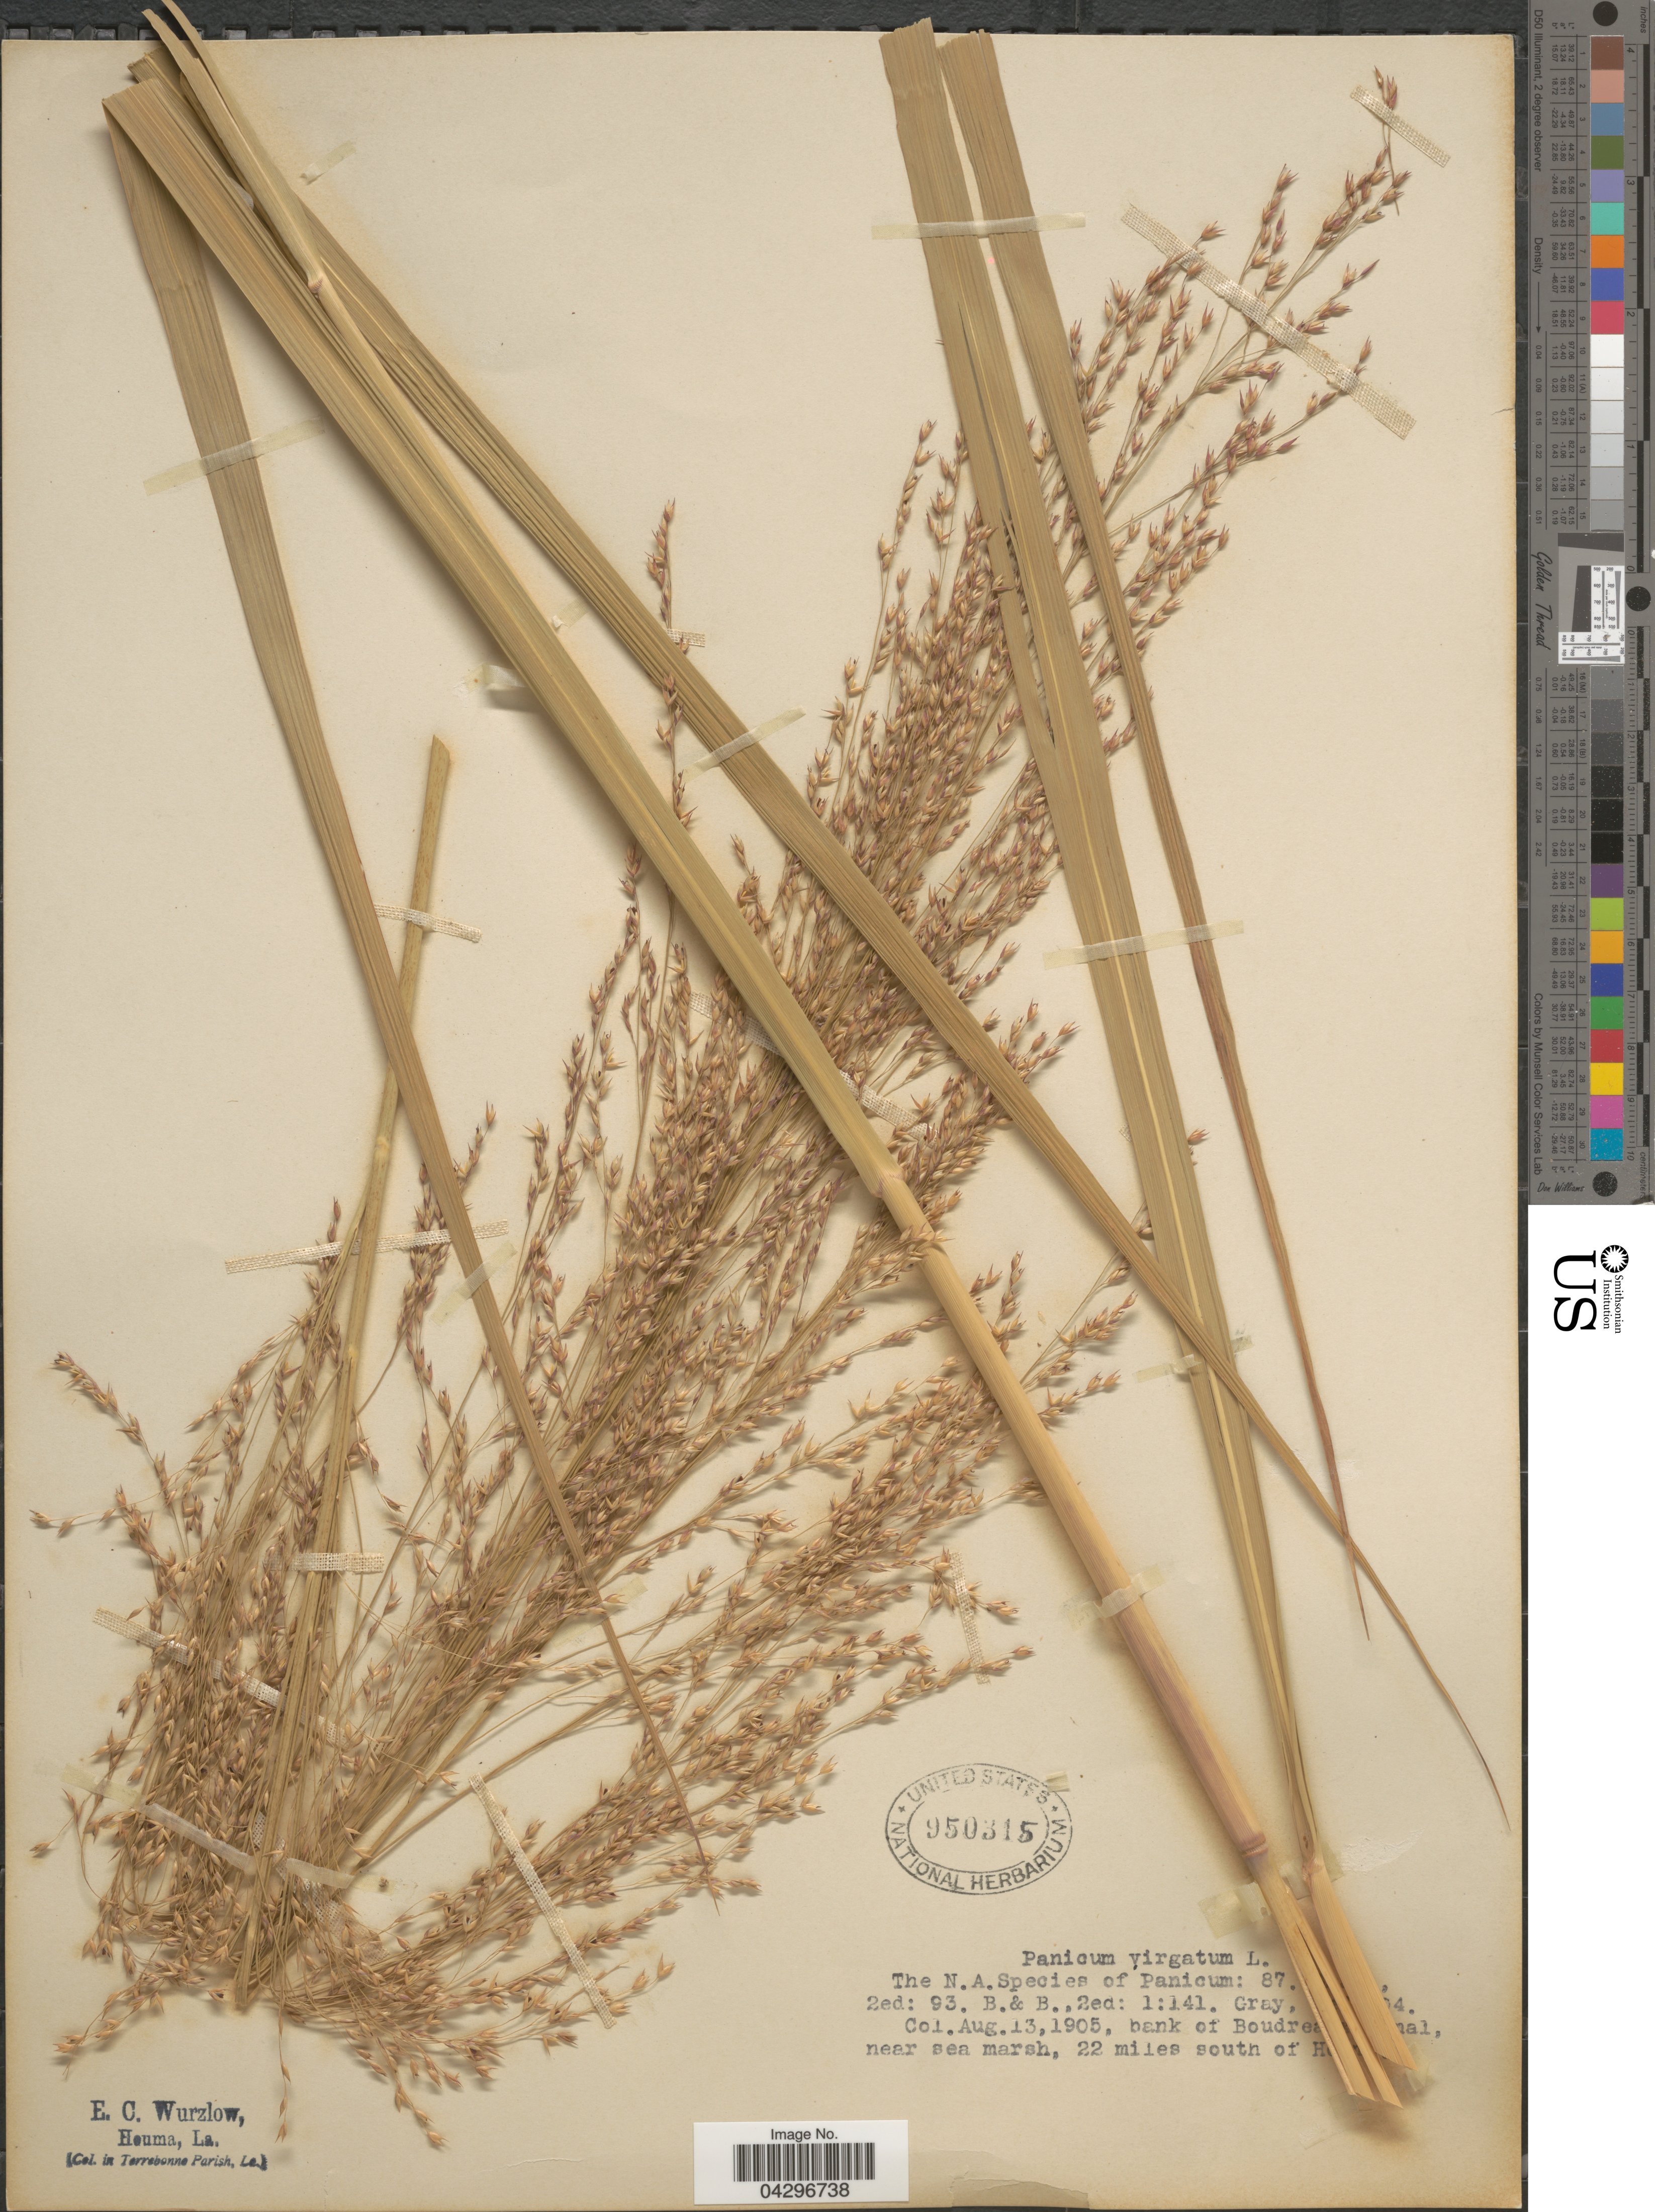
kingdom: Plantae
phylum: Tracheophyta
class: Liliopsida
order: Poales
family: Poaceae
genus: Panicum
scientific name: Panicum virgatum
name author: L.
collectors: E. Wurzlow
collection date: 1905-08-13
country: United States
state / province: Louisiana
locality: In Terrabonne Parish. Bank of Boudre [illegible text]al, near sea march, 22 miles south of H [illegible text]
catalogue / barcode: US 950315